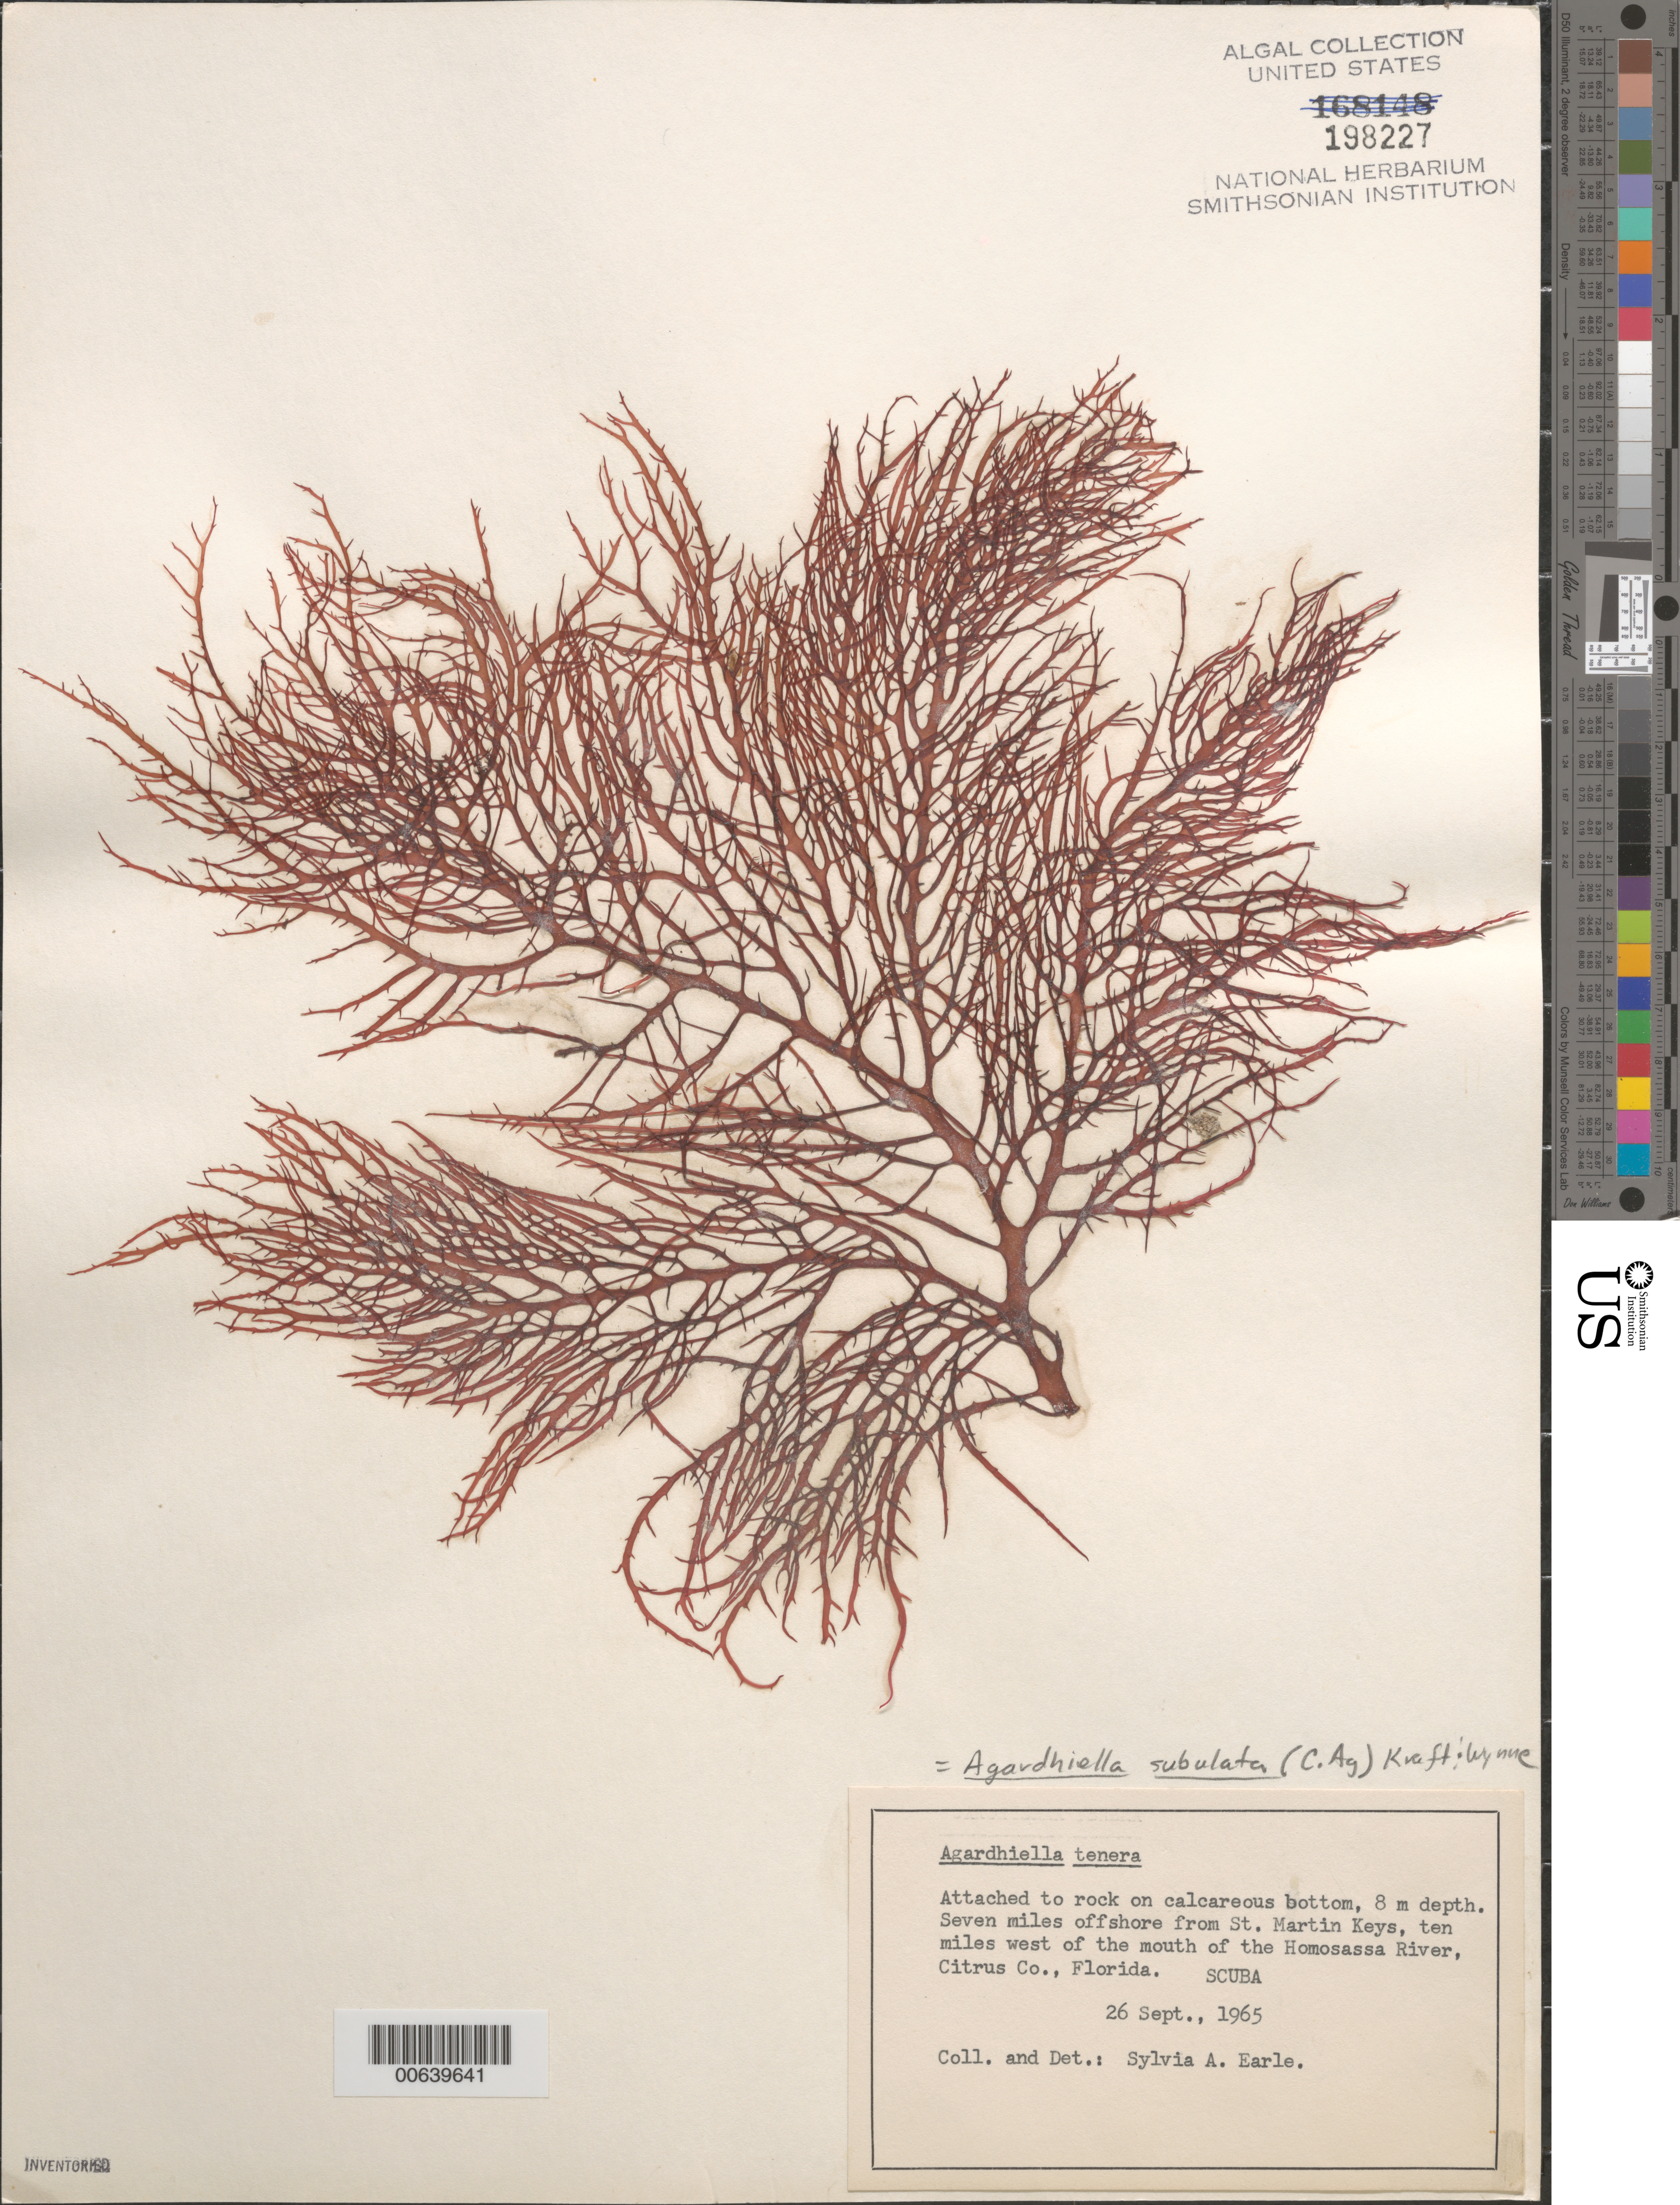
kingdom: Plantae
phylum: Rhodophyta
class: Florideophyceae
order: Gigartinales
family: Solieriaceae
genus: Agardhiella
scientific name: Agardhiella subulata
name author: (C. Agardh) G.T.Kraft & M.J. Wynne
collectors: S. A. Earle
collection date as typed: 26 Sep 1965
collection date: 1965-09-26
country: United States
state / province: Florida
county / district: Citrus County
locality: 7 miles off St. Martin Keys, 10 miles west of Homosassa River mouth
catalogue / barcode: US 198227